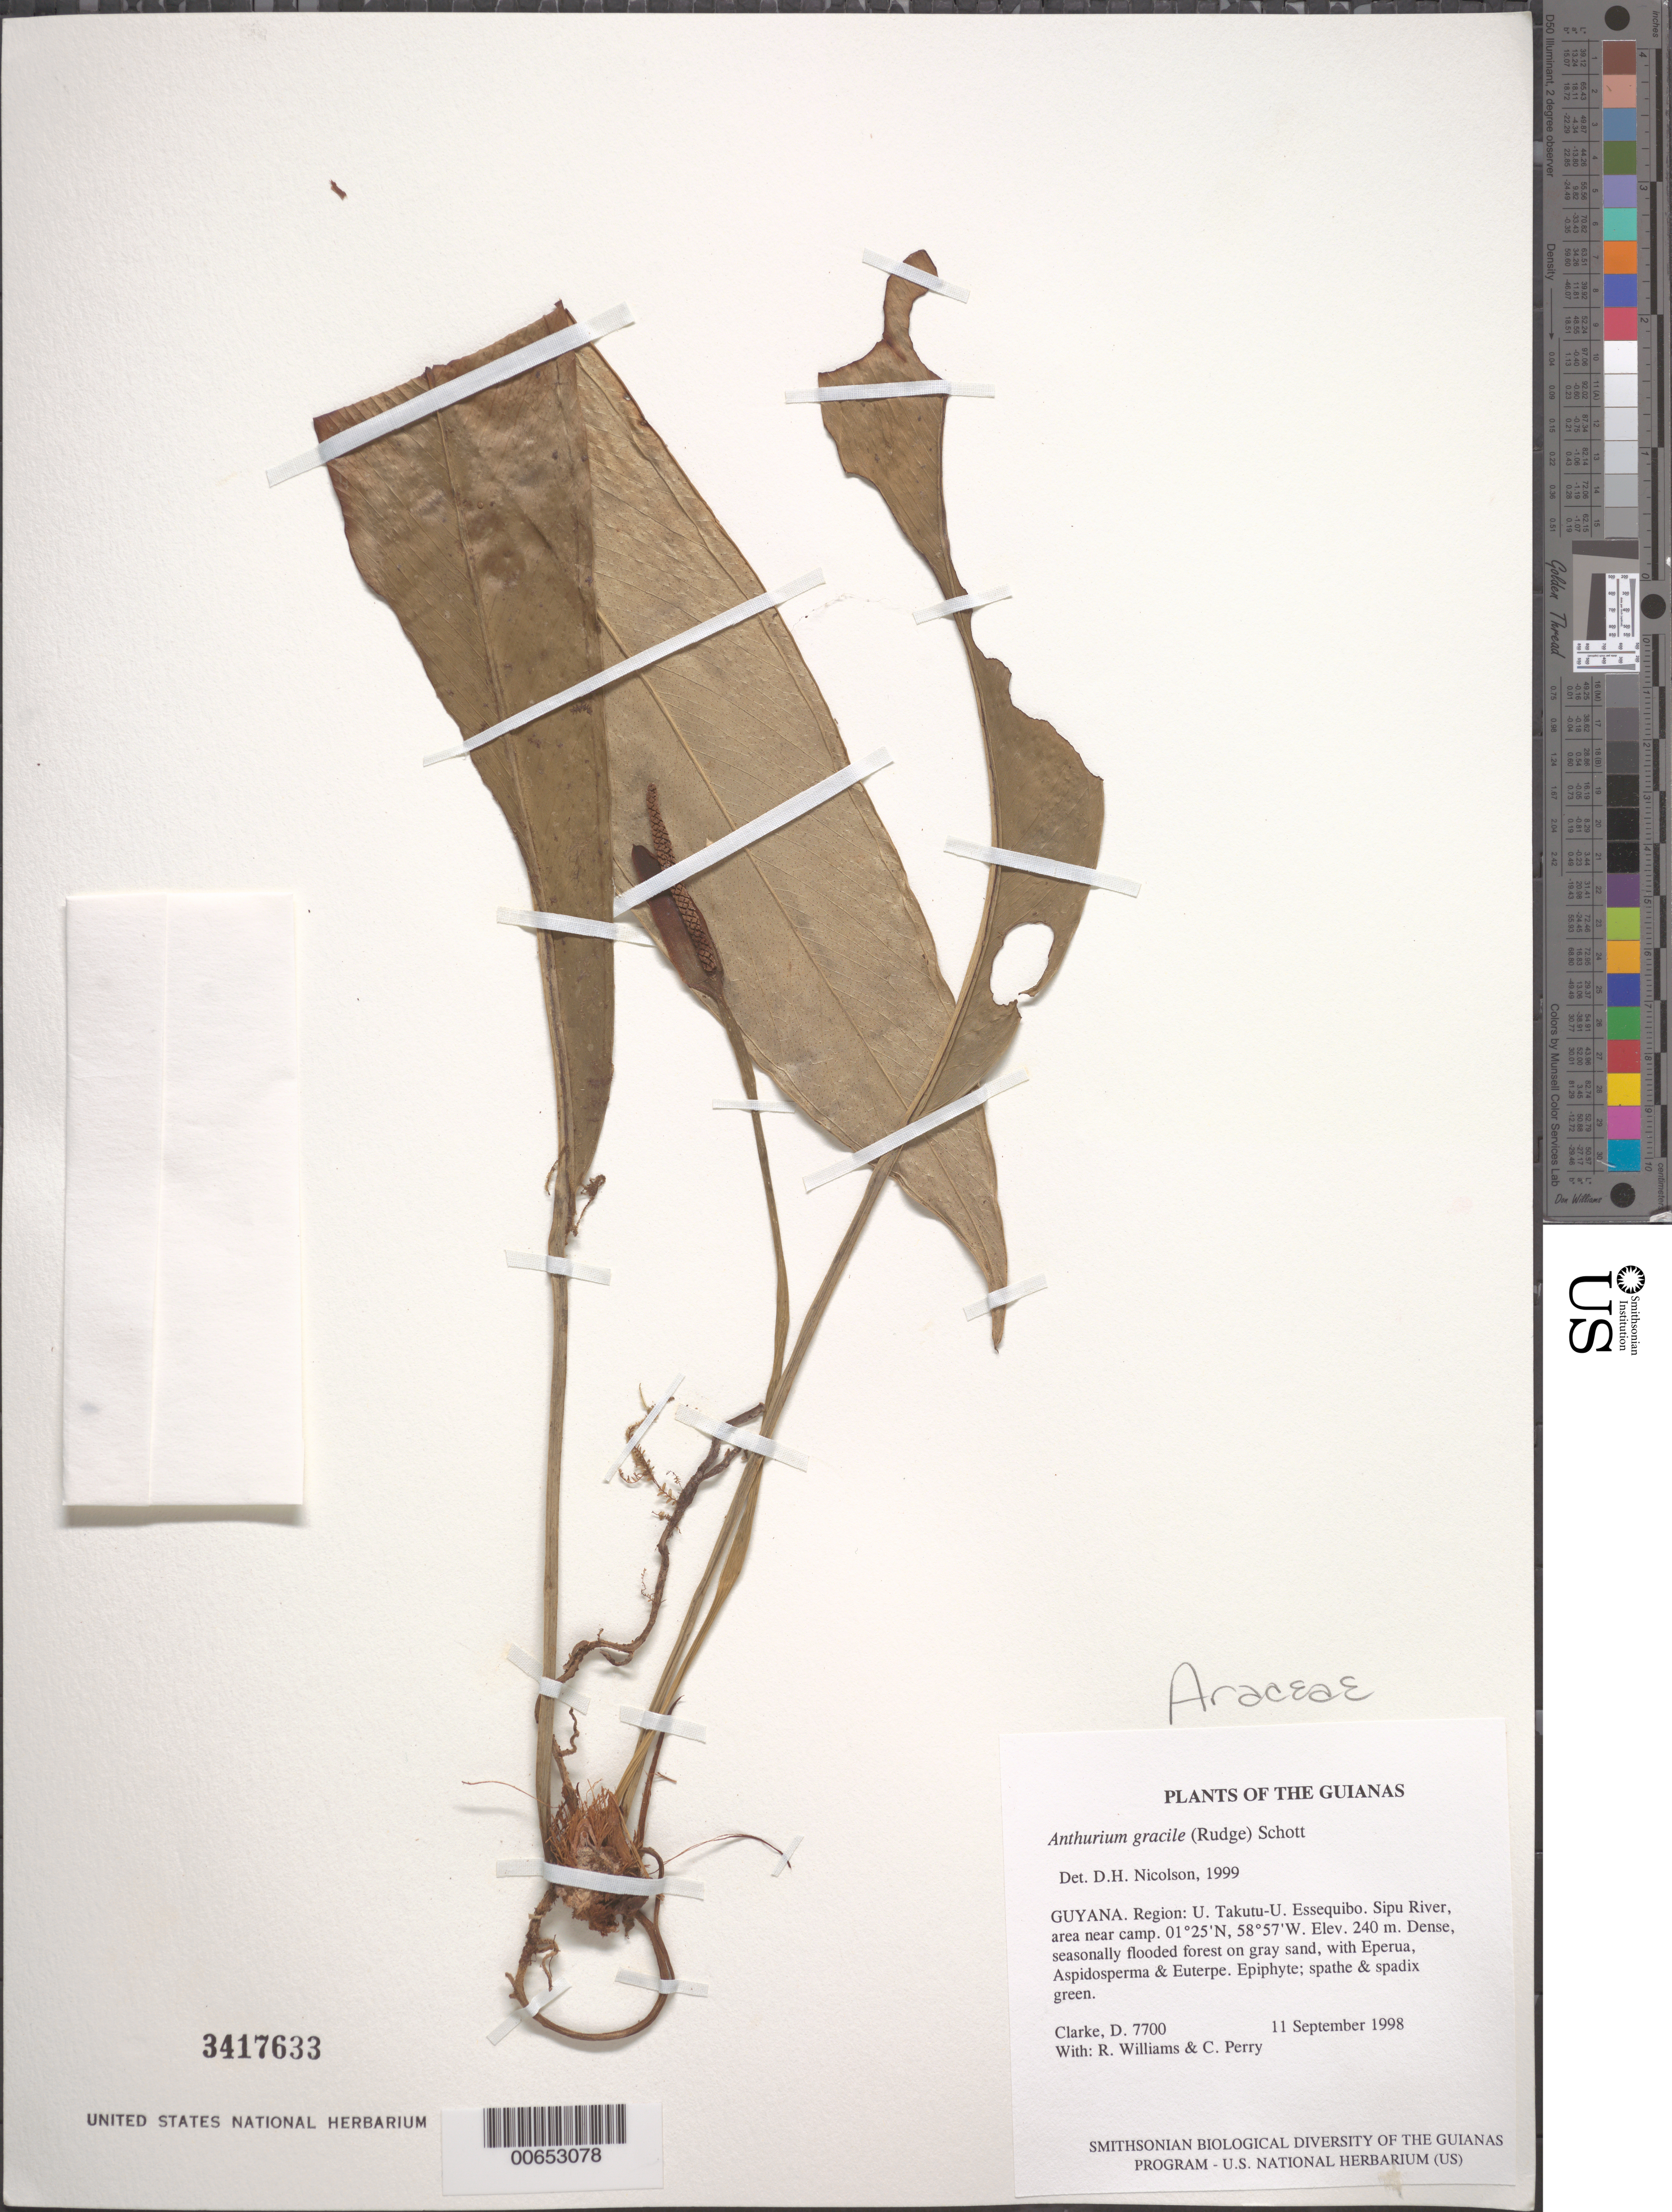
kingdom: Plantae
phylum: Tracheophyta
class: Liliopsida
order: Alismatales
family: Araceae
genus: Anthurium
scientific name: Anthurium gracile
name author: (Rudge) Schott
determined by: Nicolson, Dan H.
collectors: H. D. Clarke, R. Williams & C. Perry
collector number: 7700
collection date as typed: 11 September 1998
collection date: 1998-09-11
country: Guyana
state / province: U. Takutu-U. Essequibo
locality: Sipu River, area near camp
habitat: Dense, seasonally flooded forest on gray sand, with Eperua, Aspidosperma & Euterpe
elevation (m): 240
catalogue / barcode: US 3417633